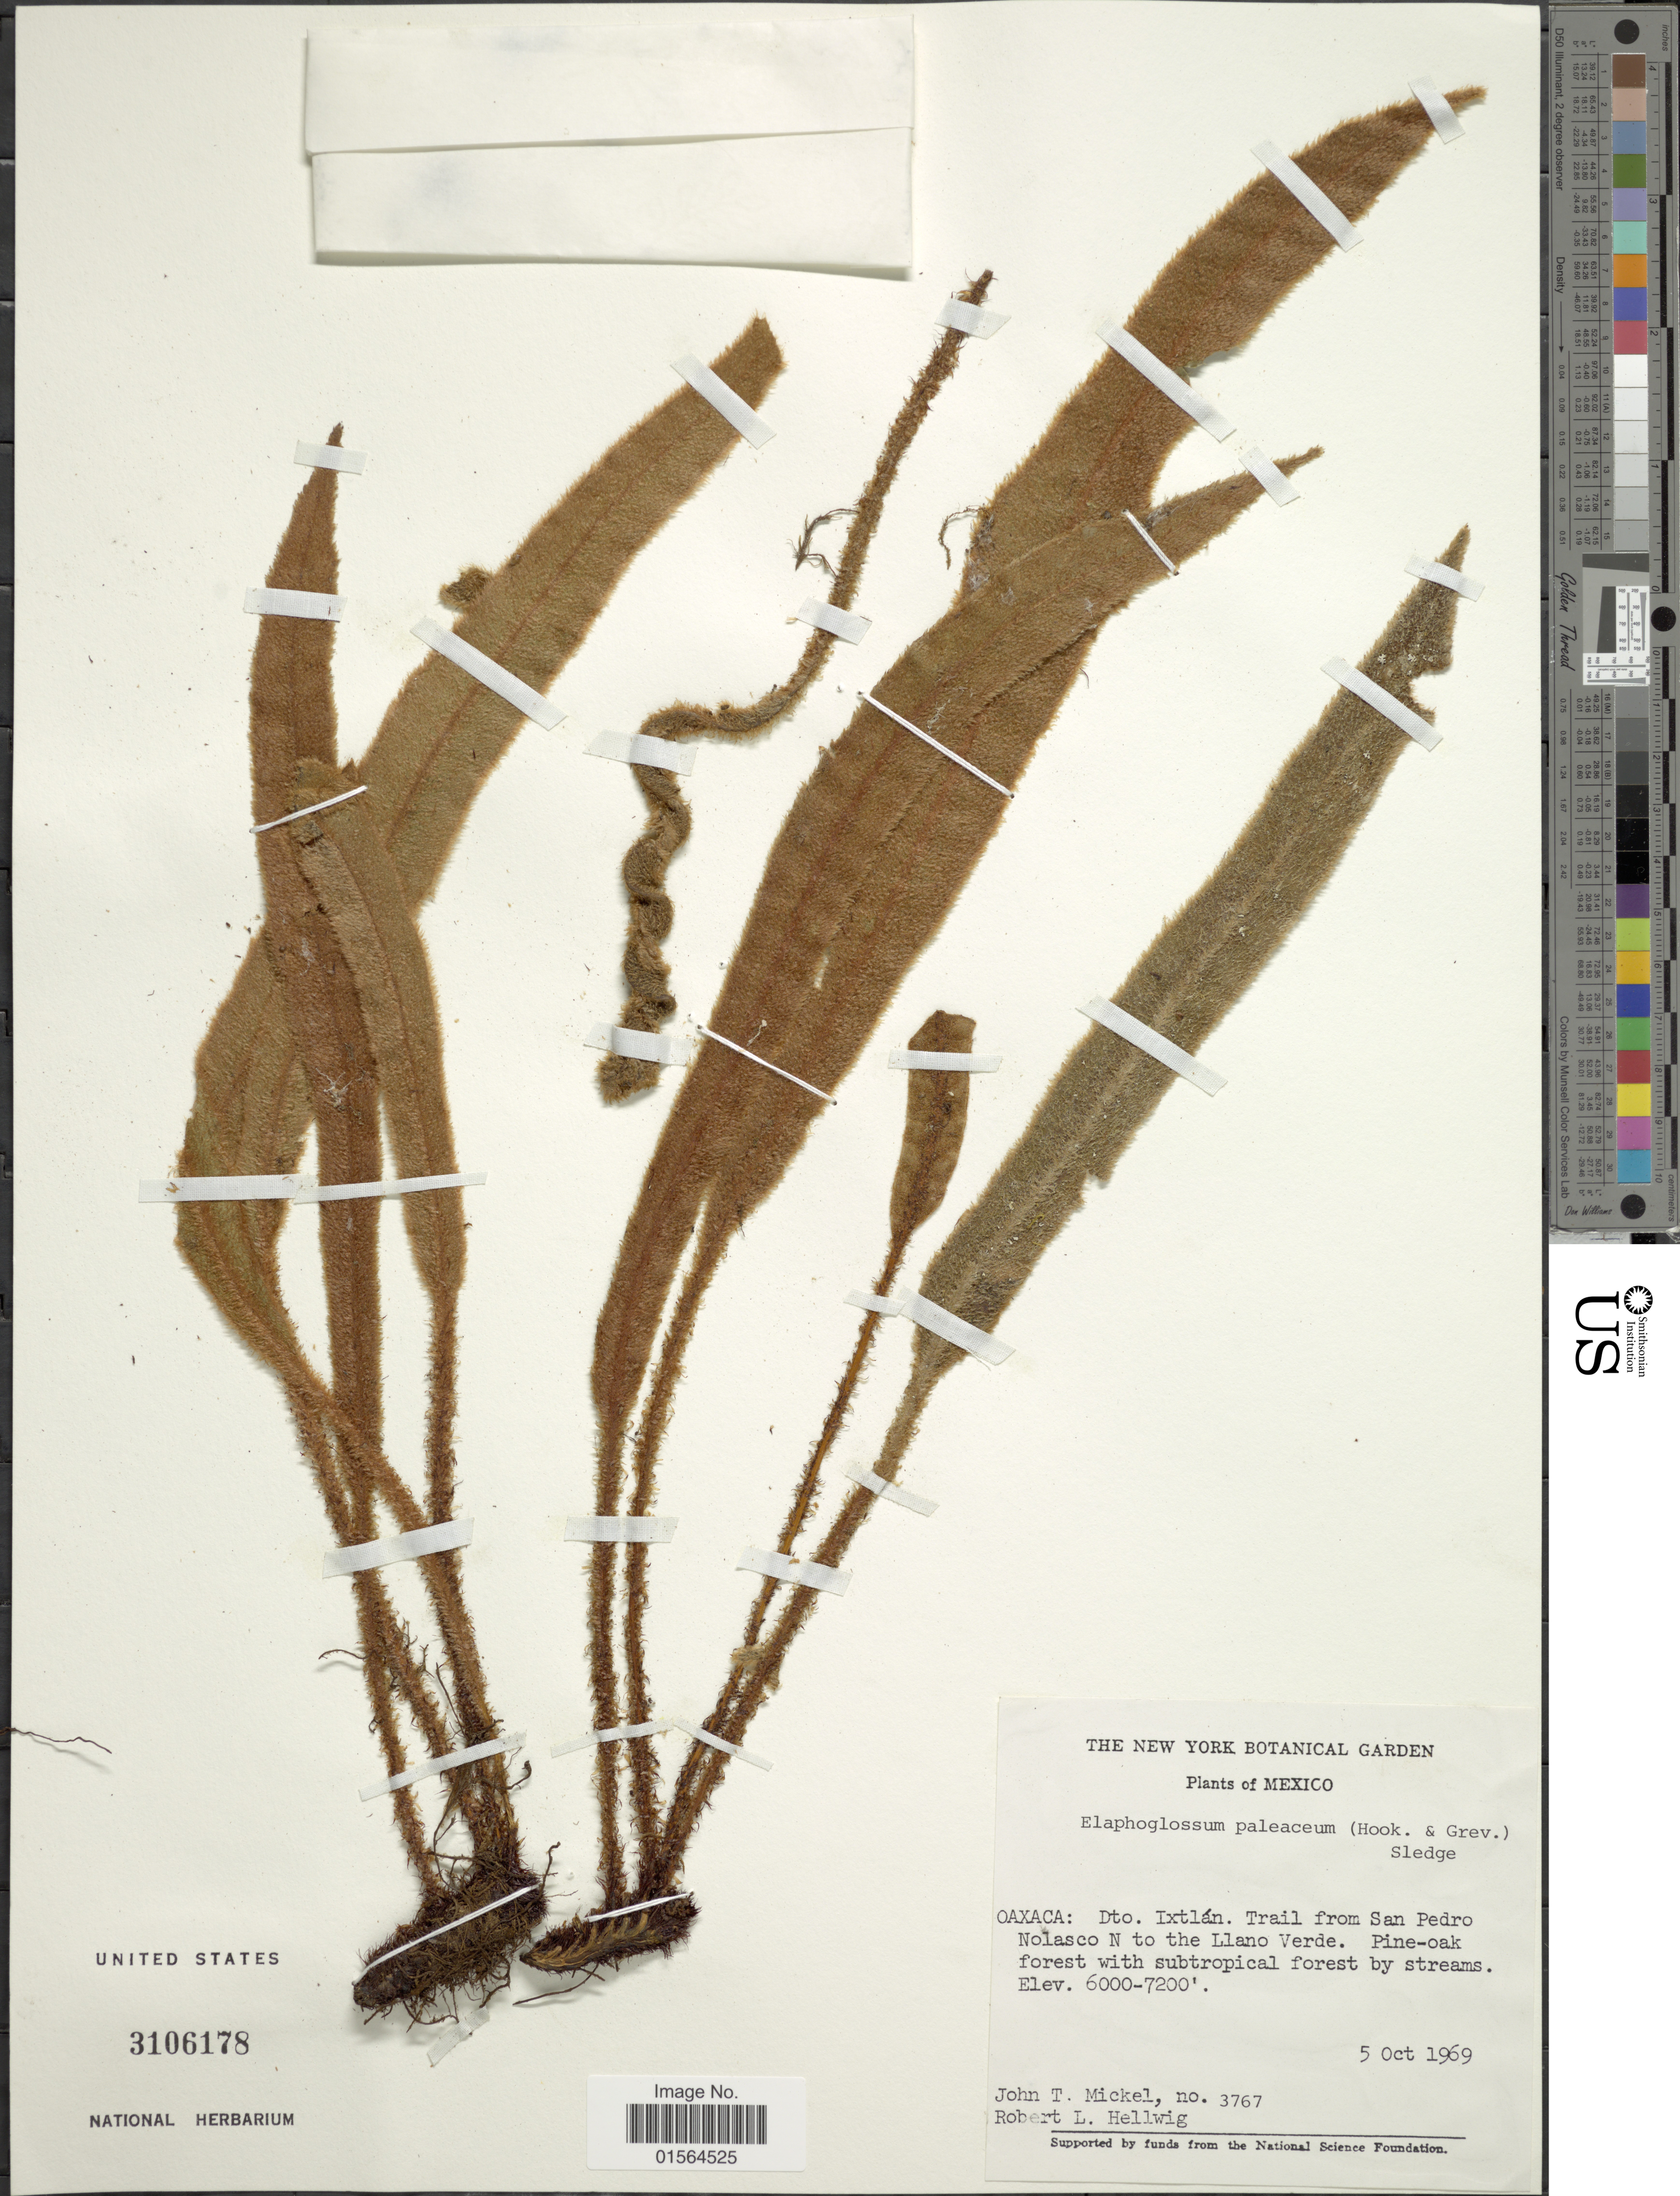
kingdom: Plantae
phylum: Tracheophyta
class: Polypodiopsida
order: Polypodiales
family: Dryopteridaceae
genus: Elaphoglossum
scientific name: Elaphoglossum paleaceum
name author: (Hook. & Grev.) Sledge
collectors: J. T. Mickel & R. Hellwig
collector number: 3767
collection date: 1969-10-05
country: Mexico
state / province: Oaxaca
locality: Oaxaca: Dto. Ixtlan, trail from San Pedro Nolasco N to the Llano Verde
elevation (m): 1829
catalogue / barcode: US 3106178